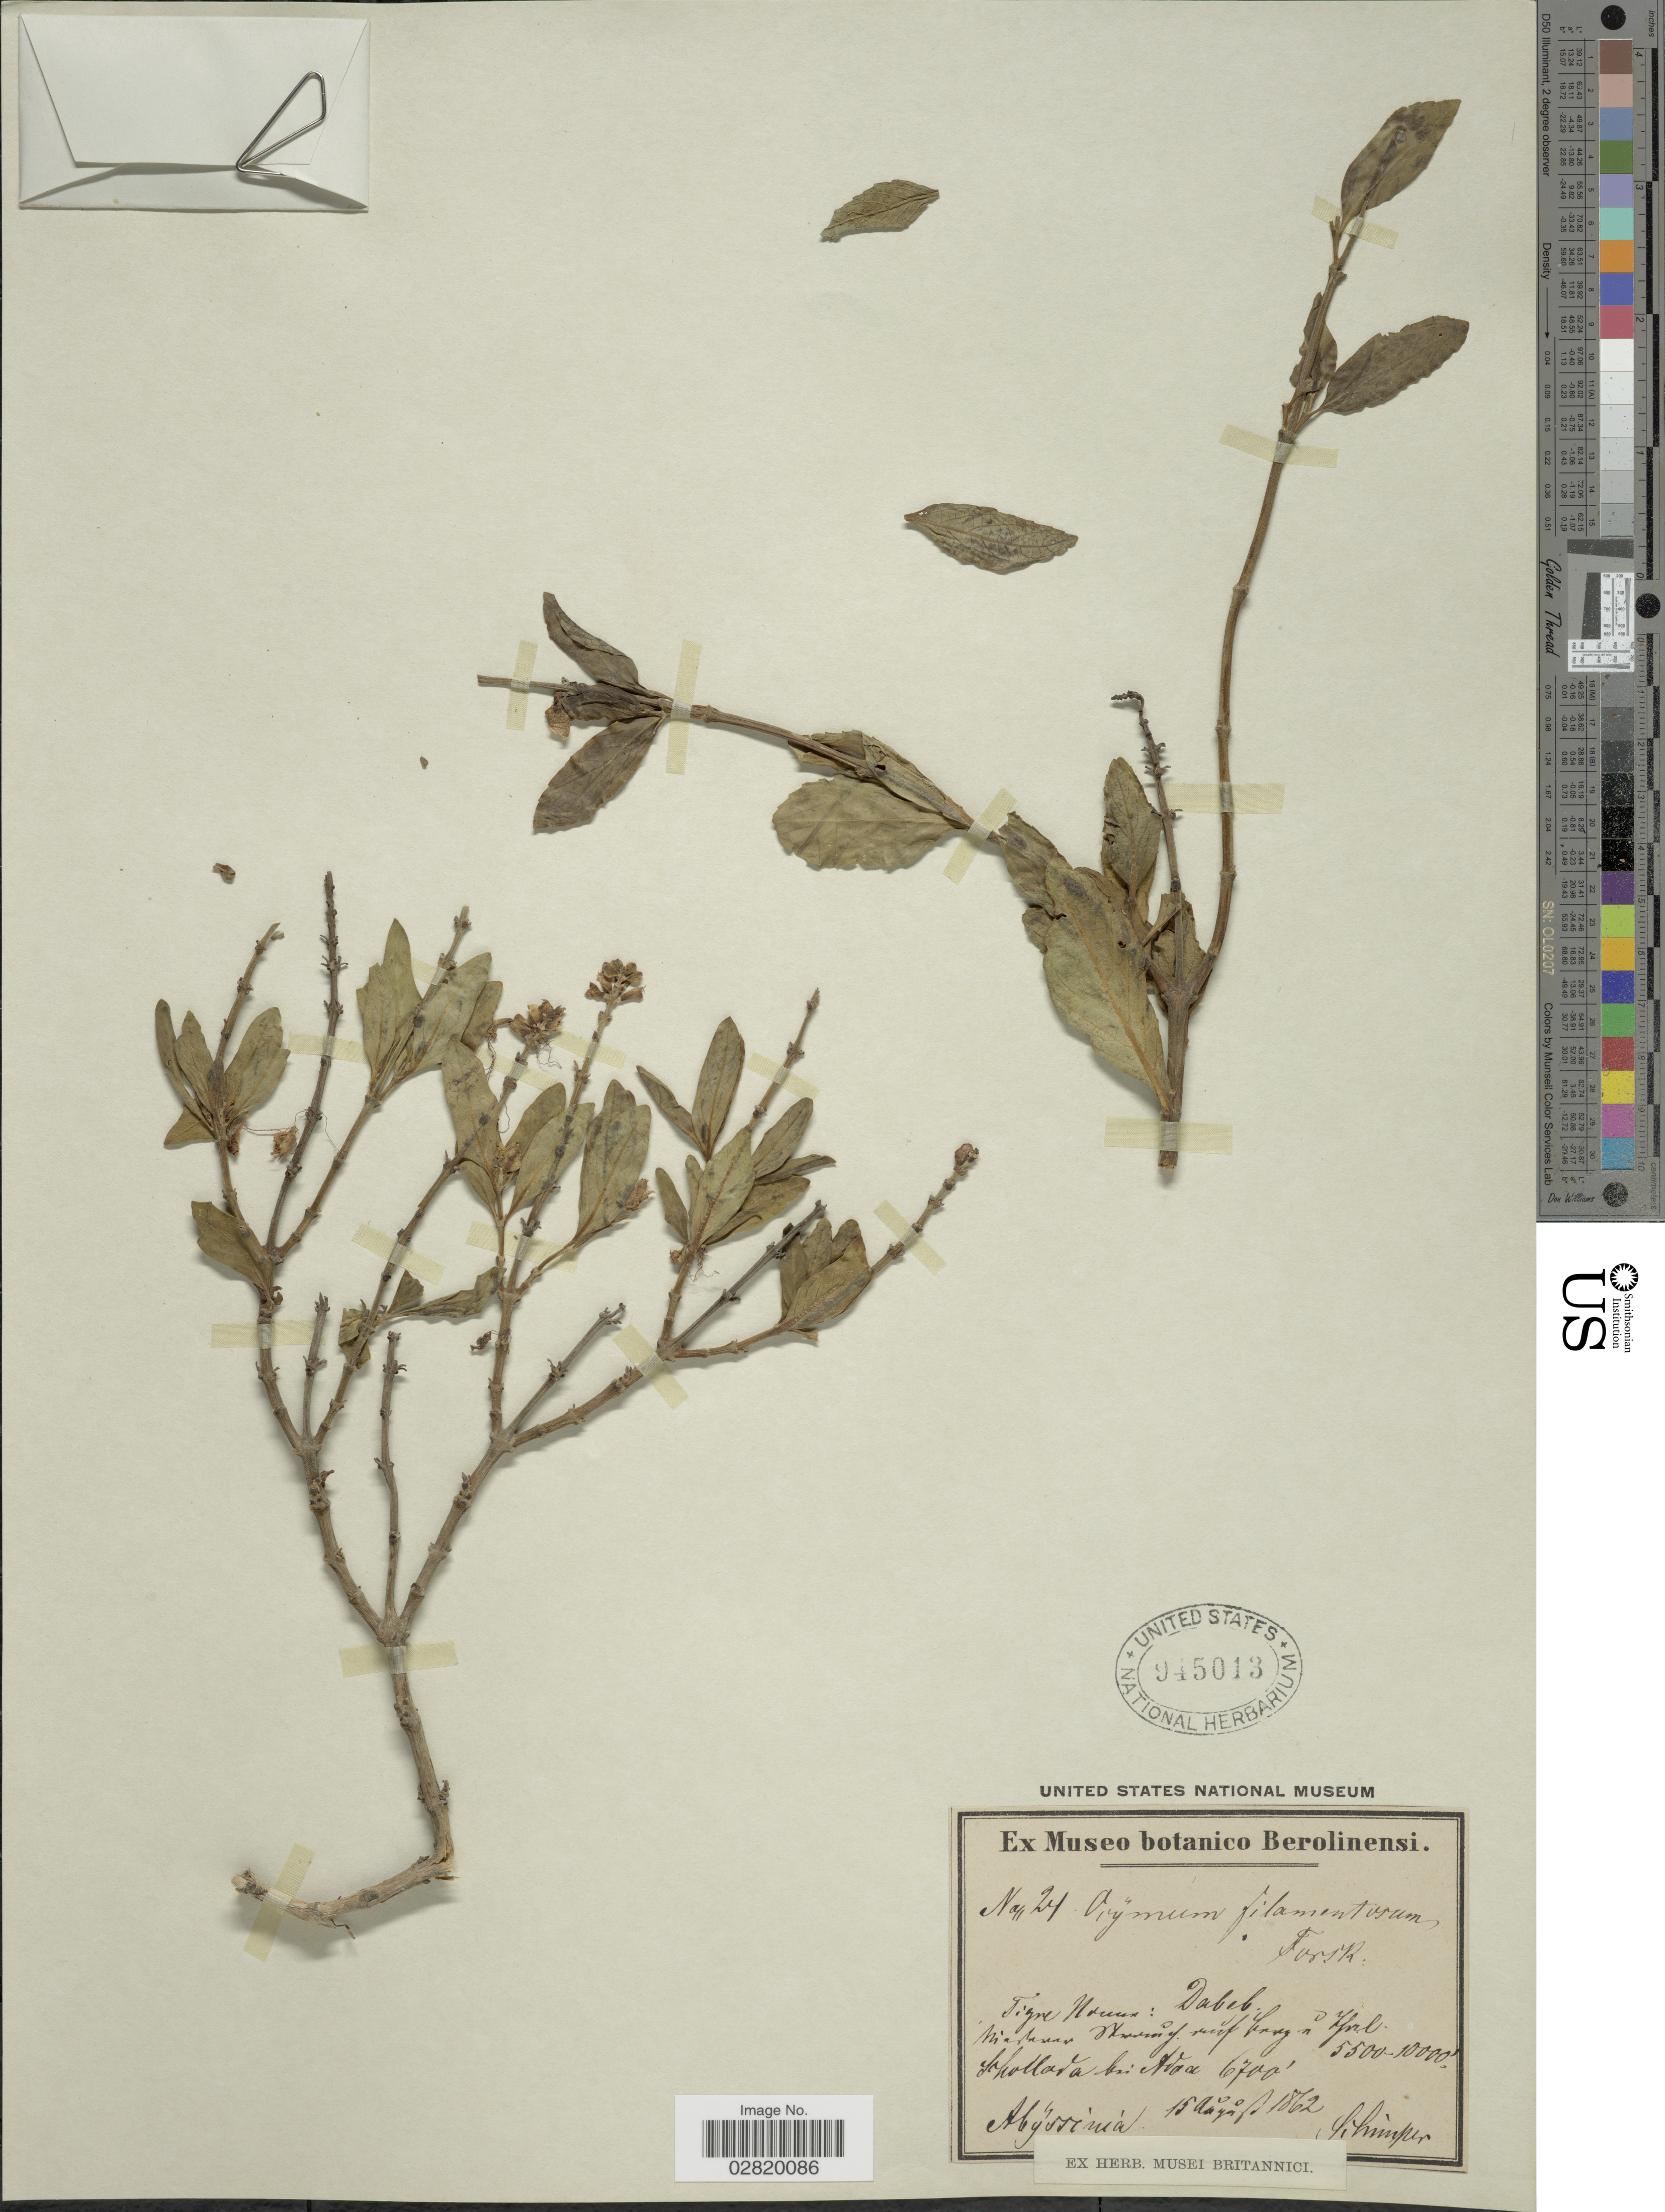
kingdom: Plantae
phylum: Tracheophyta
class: Magnoliopsida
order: Lamiales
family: Lamiaceae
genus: Becium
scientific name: Becium filamentosum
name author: (Forssk.) Chiov.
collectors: -. Schimper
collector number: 24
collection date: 1862-08-15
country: Ethiopia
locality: Scholloda [interpreted] bei Adoa. Abyssinia.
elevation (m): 2042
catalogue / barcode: US 945013